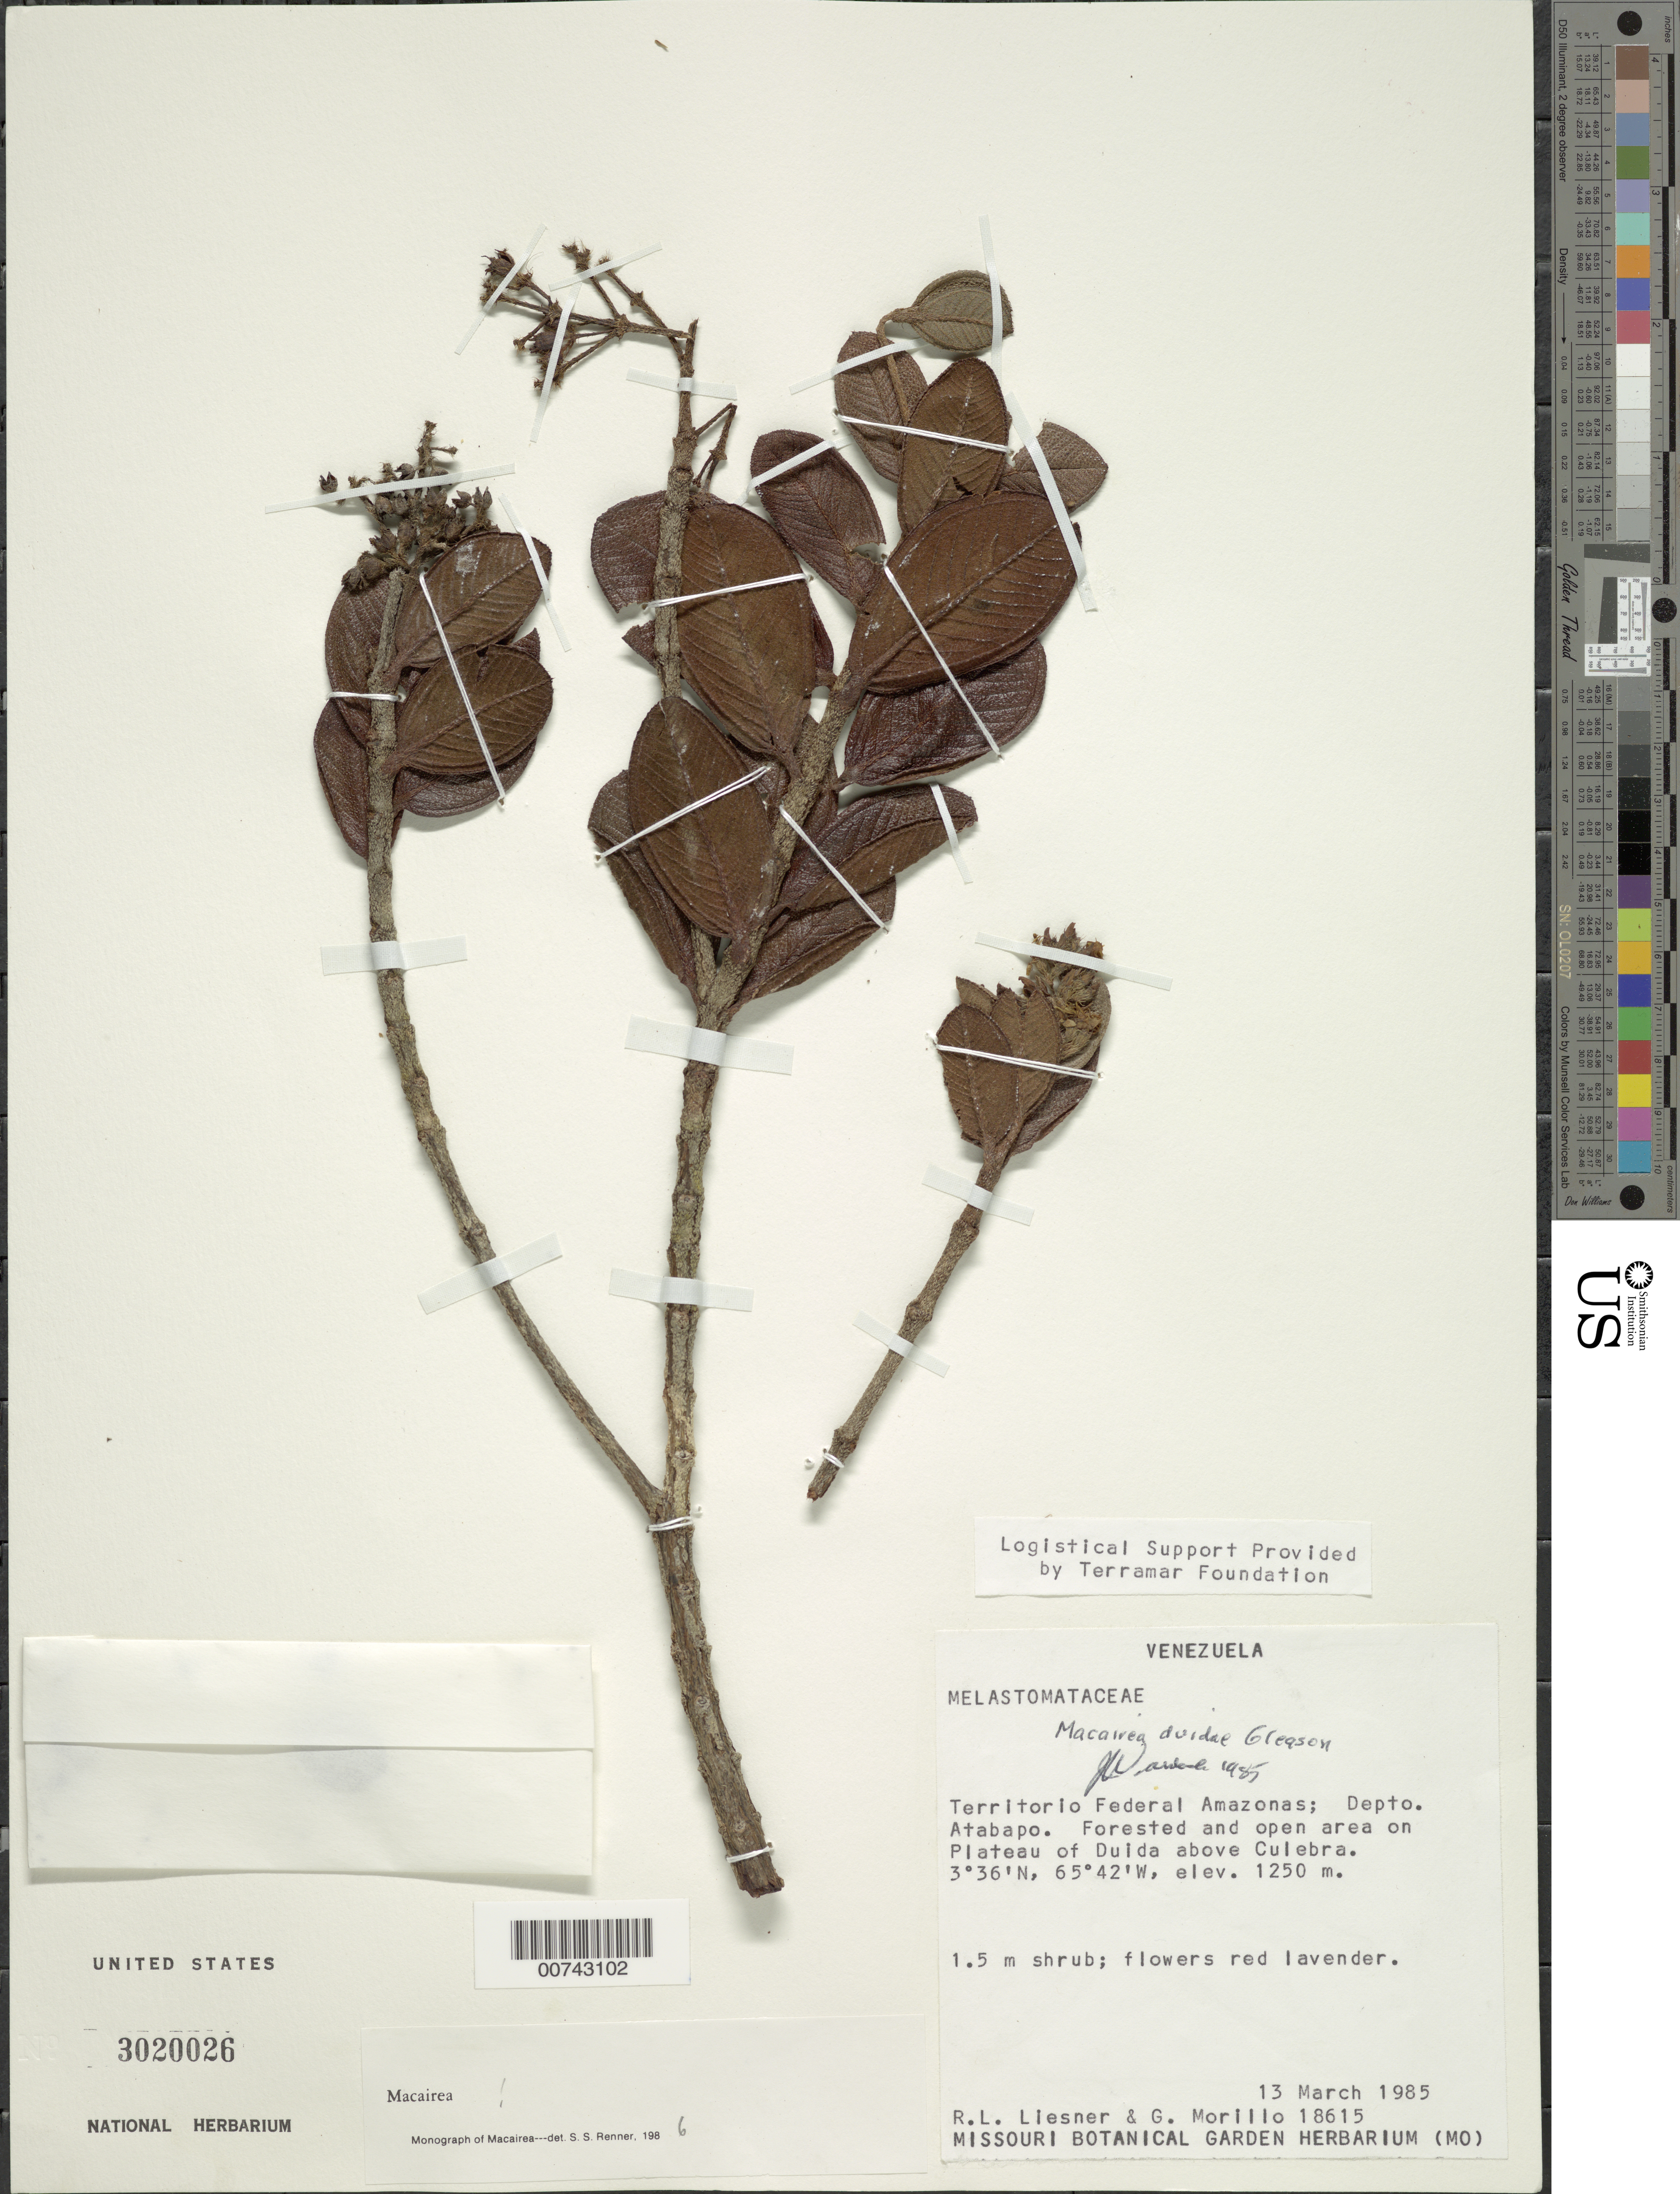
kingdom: Plantae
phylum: Tracheophyta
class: Magnoliopsida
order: Myrtales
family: Melastomataceae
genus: Macairea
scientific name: Macairea duidae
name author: Gleason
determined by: Wurdack, John J., (US), US (UNITED STATES)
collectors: R. L. Liesner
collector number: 18615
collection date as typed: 13-Mar-85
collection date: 1985-03-13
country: Venezuela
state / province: Amazonas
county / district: Atabapo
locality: Duida Plateau, above Culebra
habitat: Forested and open area on plateau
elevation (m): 1250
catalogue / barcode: US 3020026